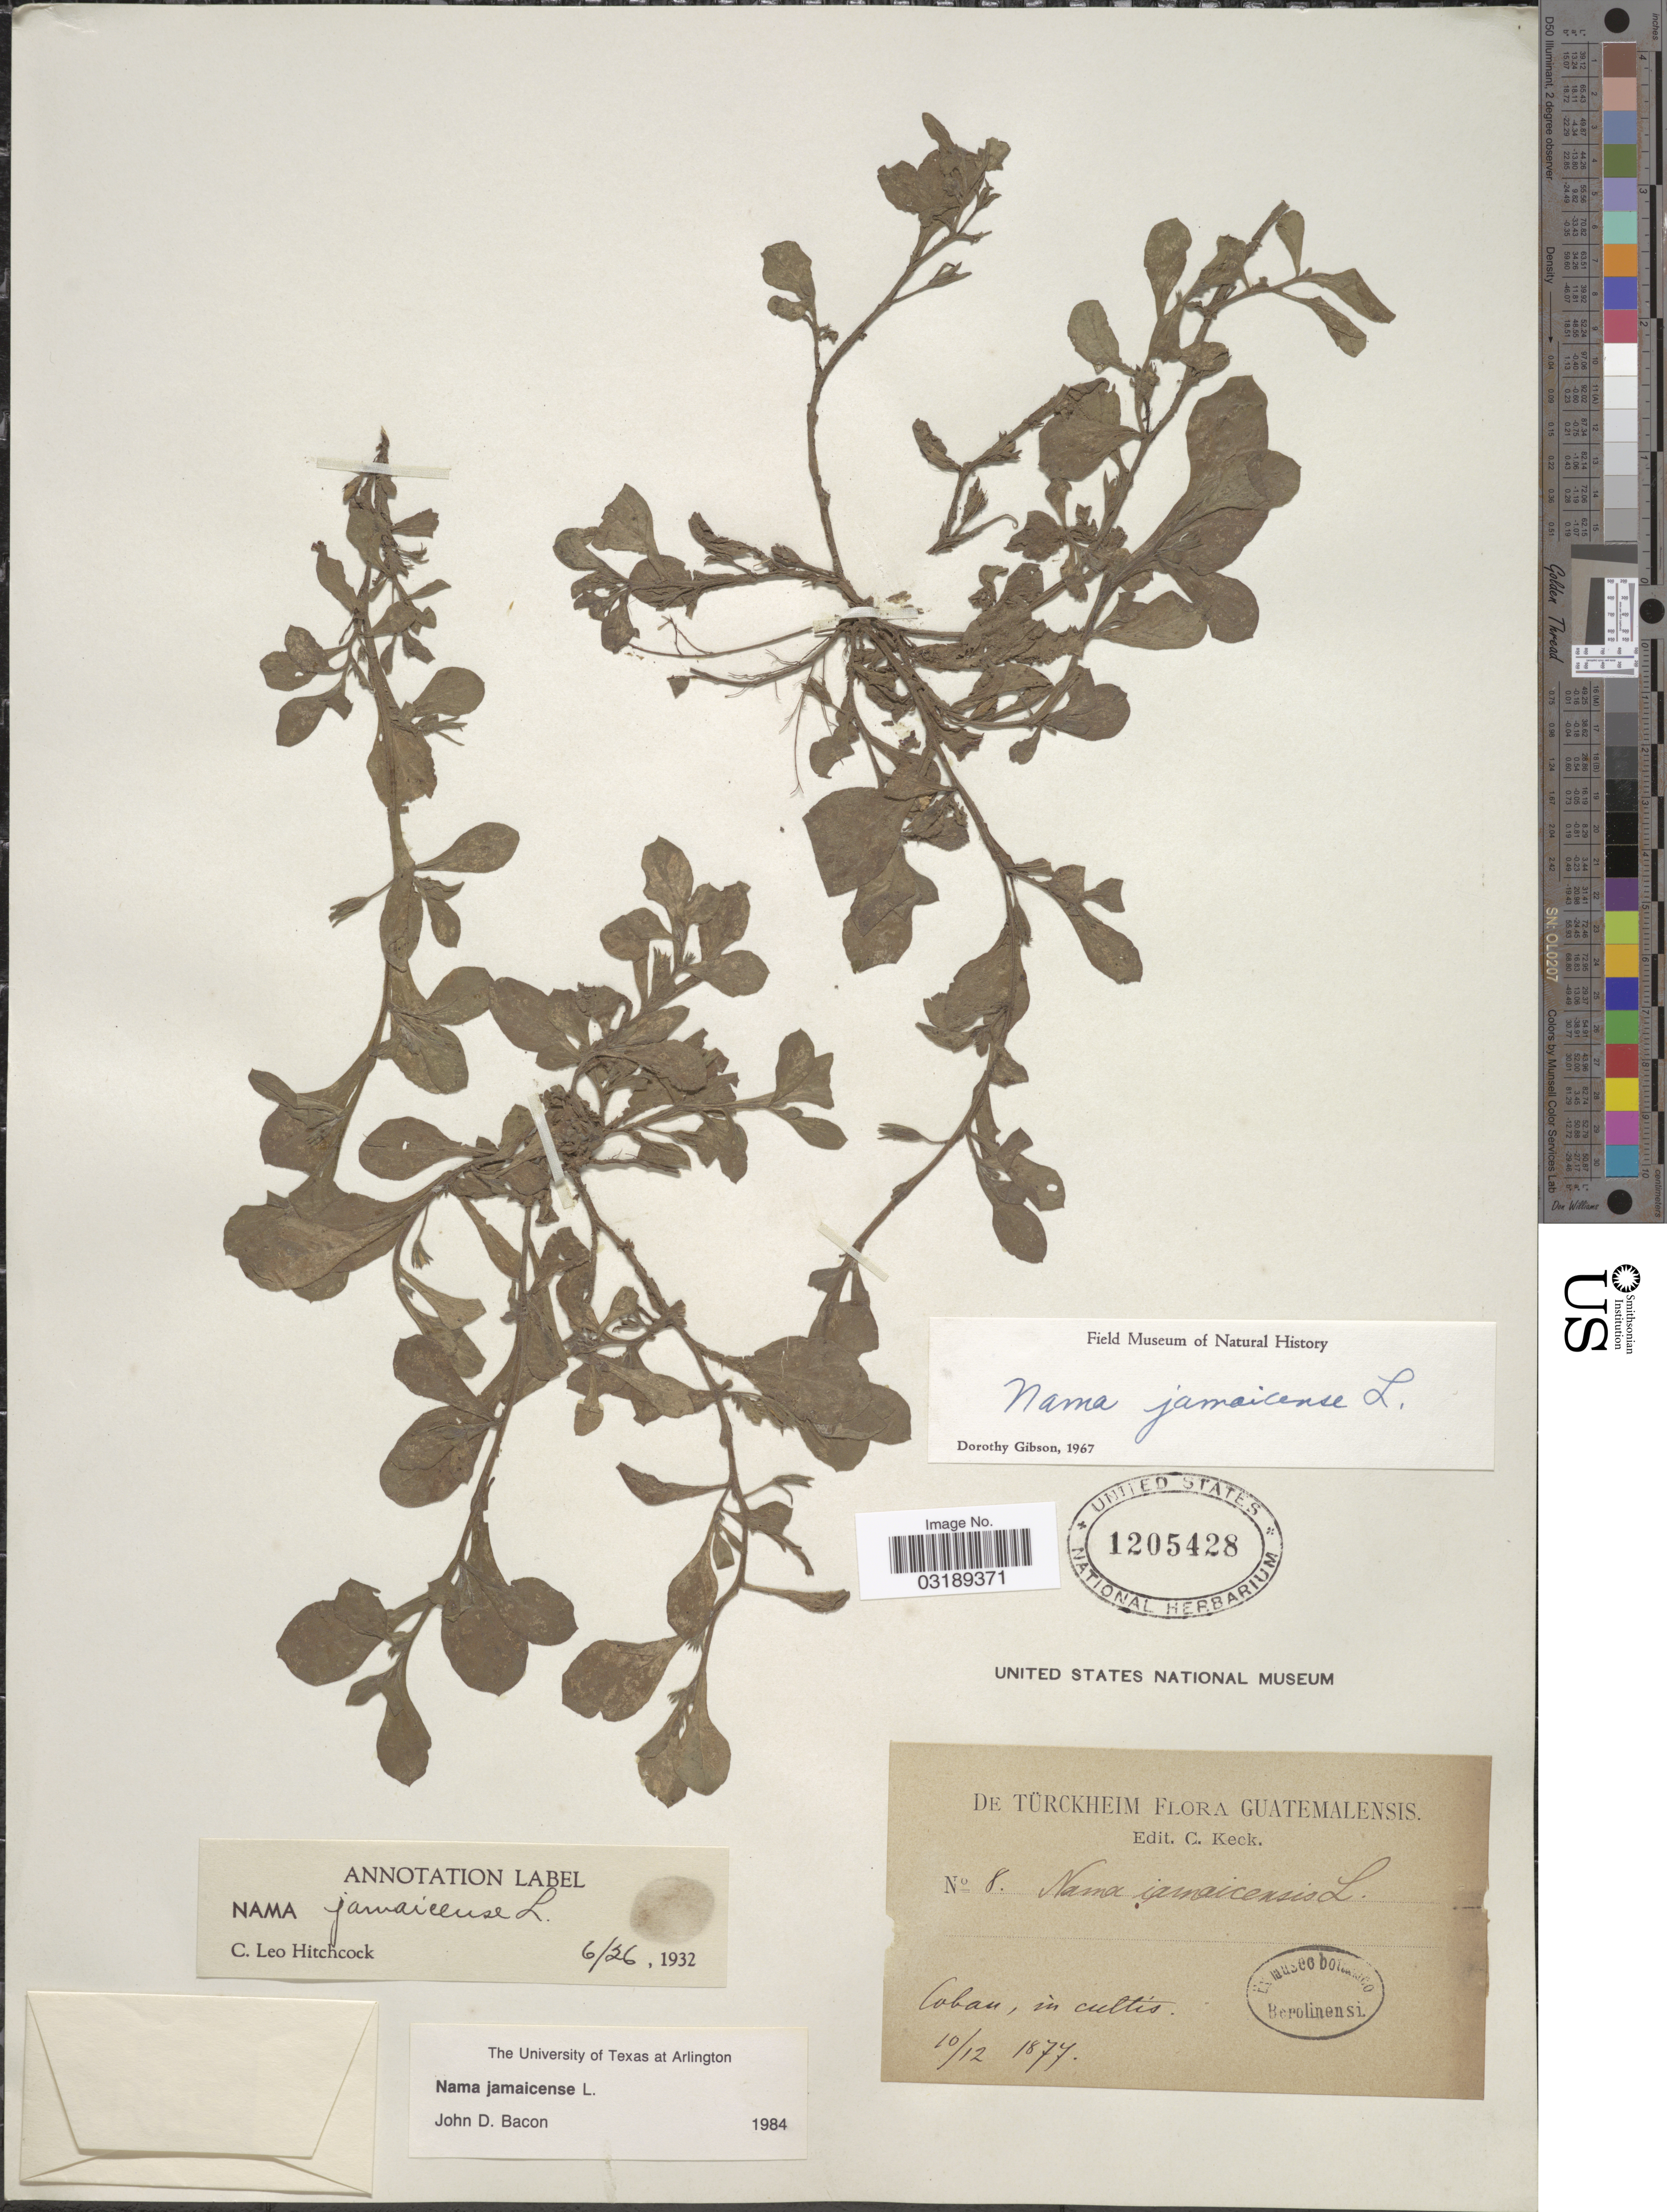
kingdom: Plantae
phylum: Tracheophyta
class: Magnoliopsida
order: Boraginales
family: Namaceae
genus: Nama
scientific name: Nama jamaicensis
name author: L.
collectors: -. De Türckheim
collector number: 8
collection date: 1877-12-10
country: Guatemala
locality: Coban, in cultis.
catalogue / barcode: US 1205428